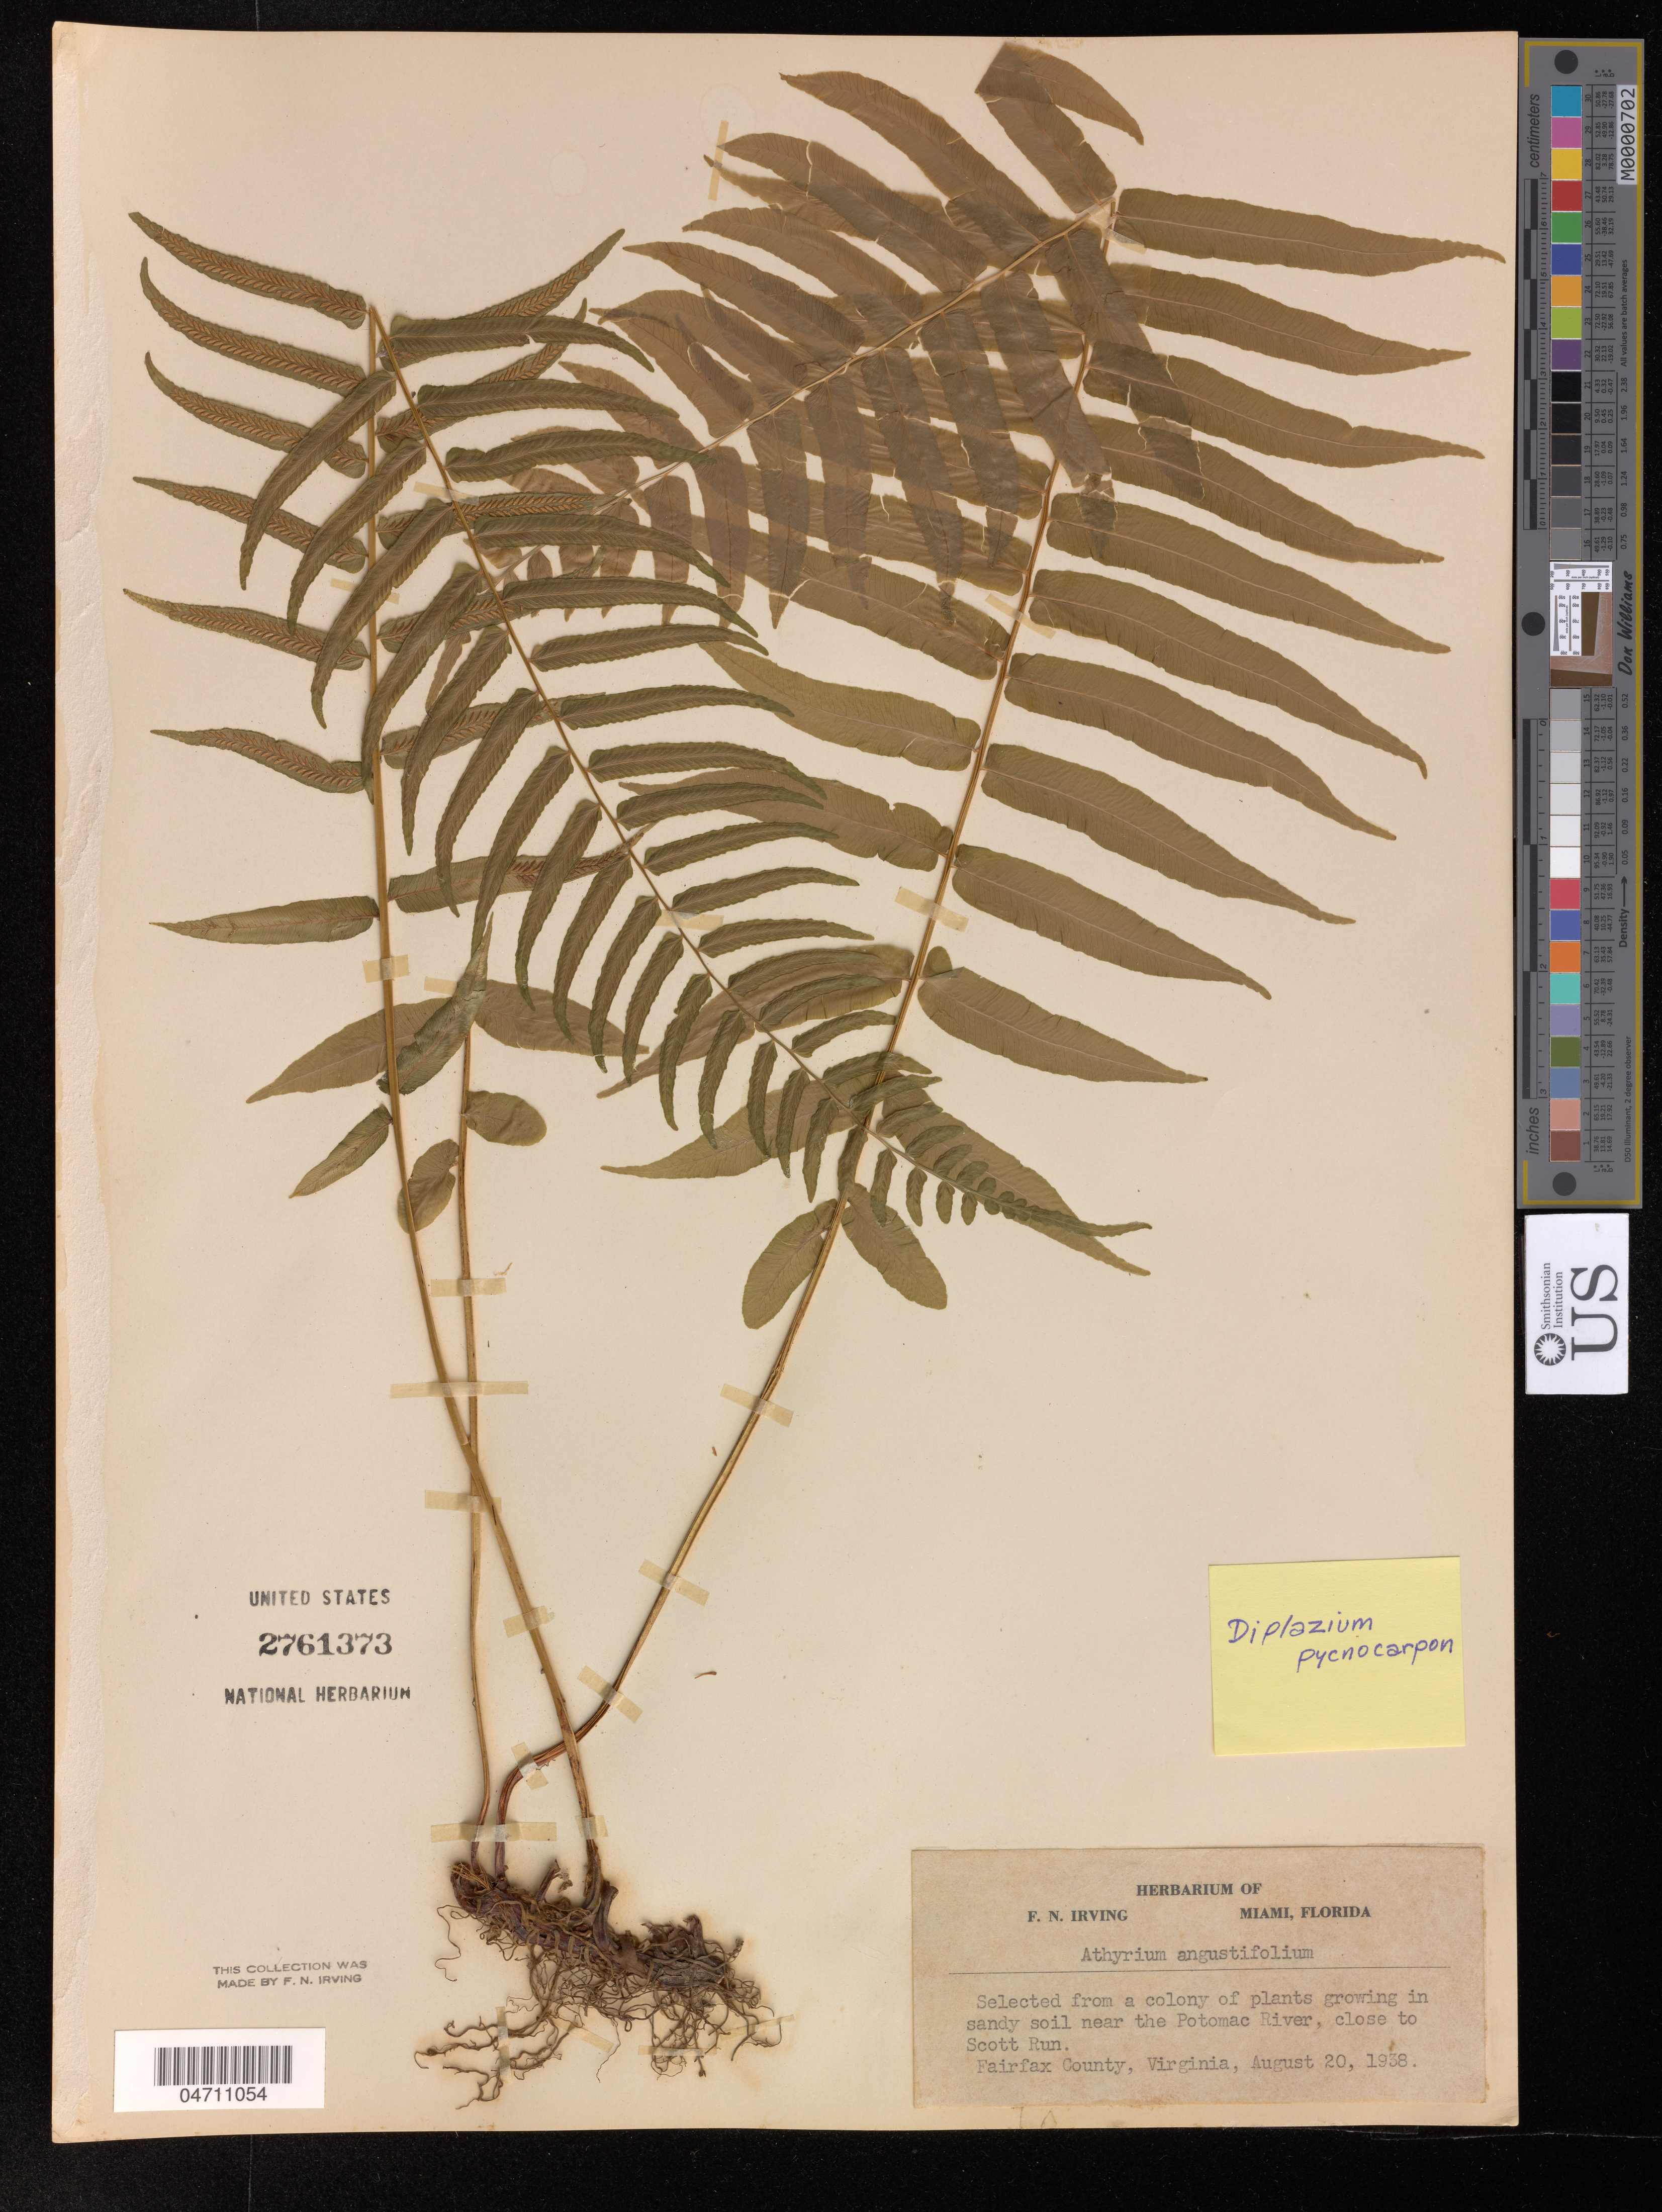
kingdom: Plantae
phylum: Tracheophyta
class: Polypodiopsida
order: Polypodiales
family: Athyriaceae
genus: Diplazium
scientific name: Diplazium pycnocarpon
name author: (Spreng.) Broun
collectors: F. Irving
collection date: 1938-08-20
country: United States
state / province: Virginia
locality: Selected from a colony of plants growing in sandy soil near the Potomac River, close to Scott Run, Fairfax County.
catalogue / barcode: US 2761373